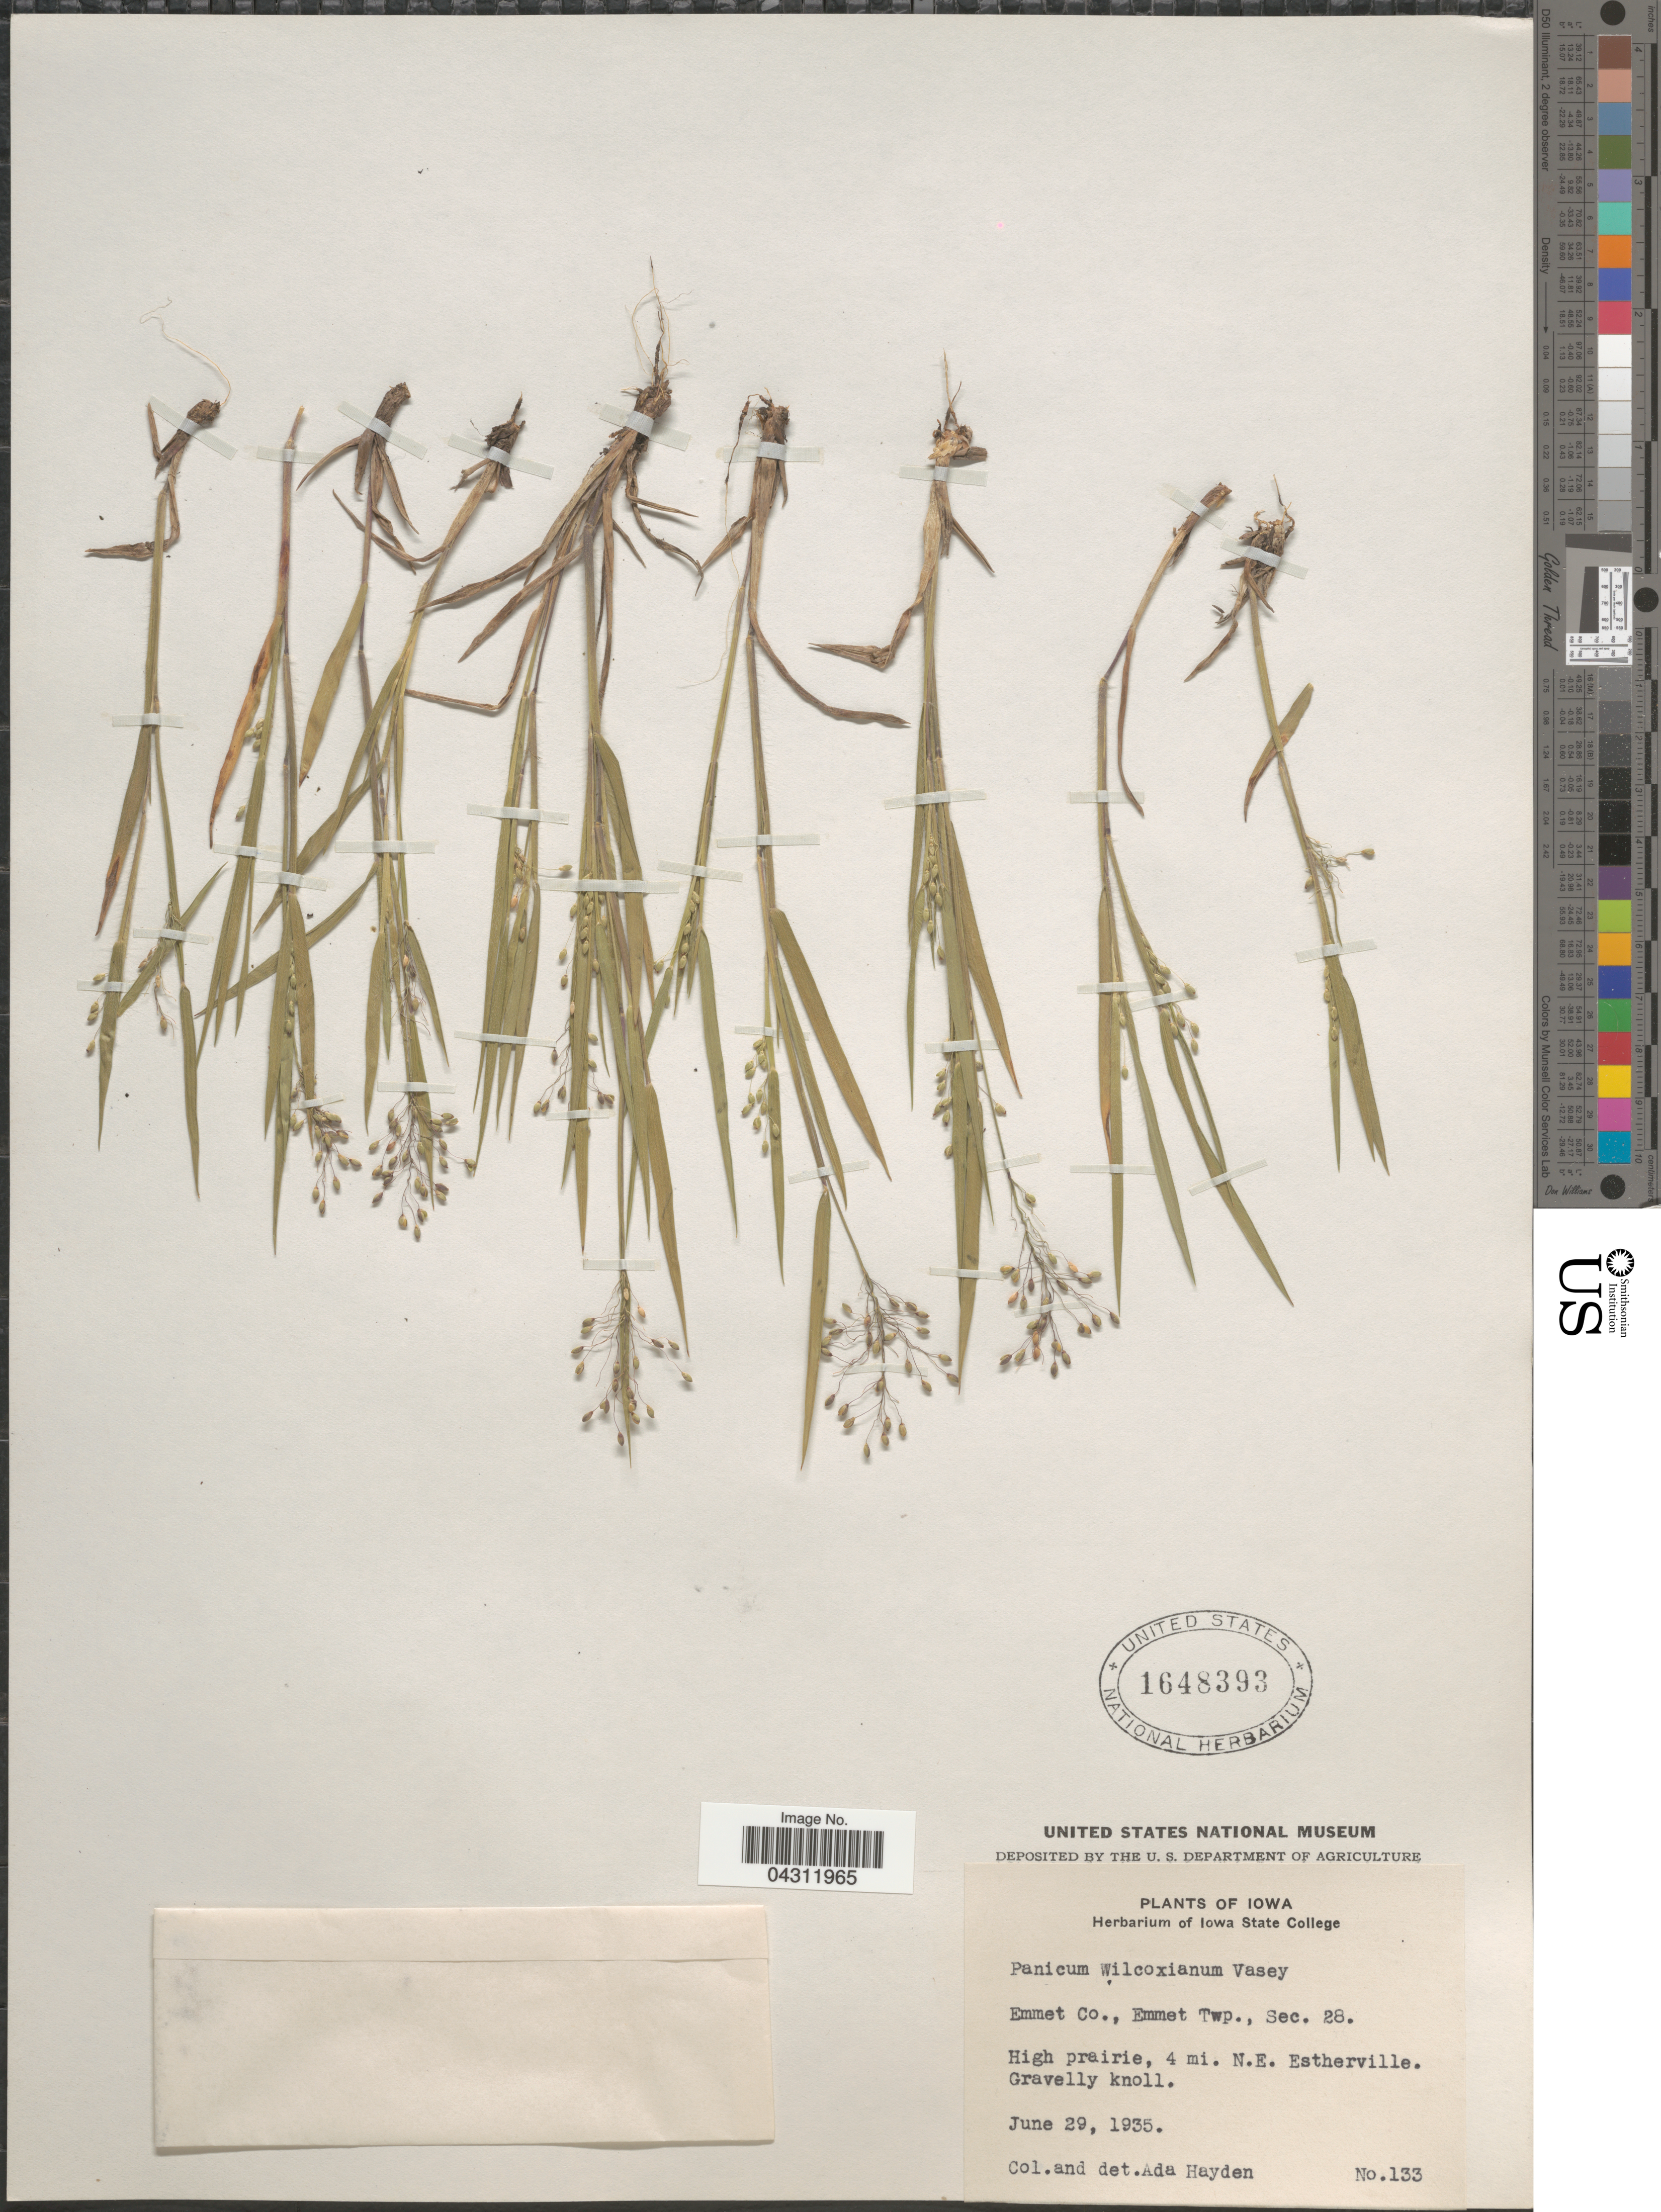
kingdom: Plantae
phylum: Tracheophyta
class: Liliopsida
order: Poales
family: Poaceae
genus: Dichanthelium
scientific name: Dichanthelium wilcoxianum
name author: Freckmann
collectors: Ada Hayden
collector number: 133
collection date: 1935-06-29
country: United States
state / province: Iowa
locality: Emmet Co., Emmet Twp., Sec. 28. High prairie, 4 mi. N.E. Estherville.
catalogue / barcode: US 1648393